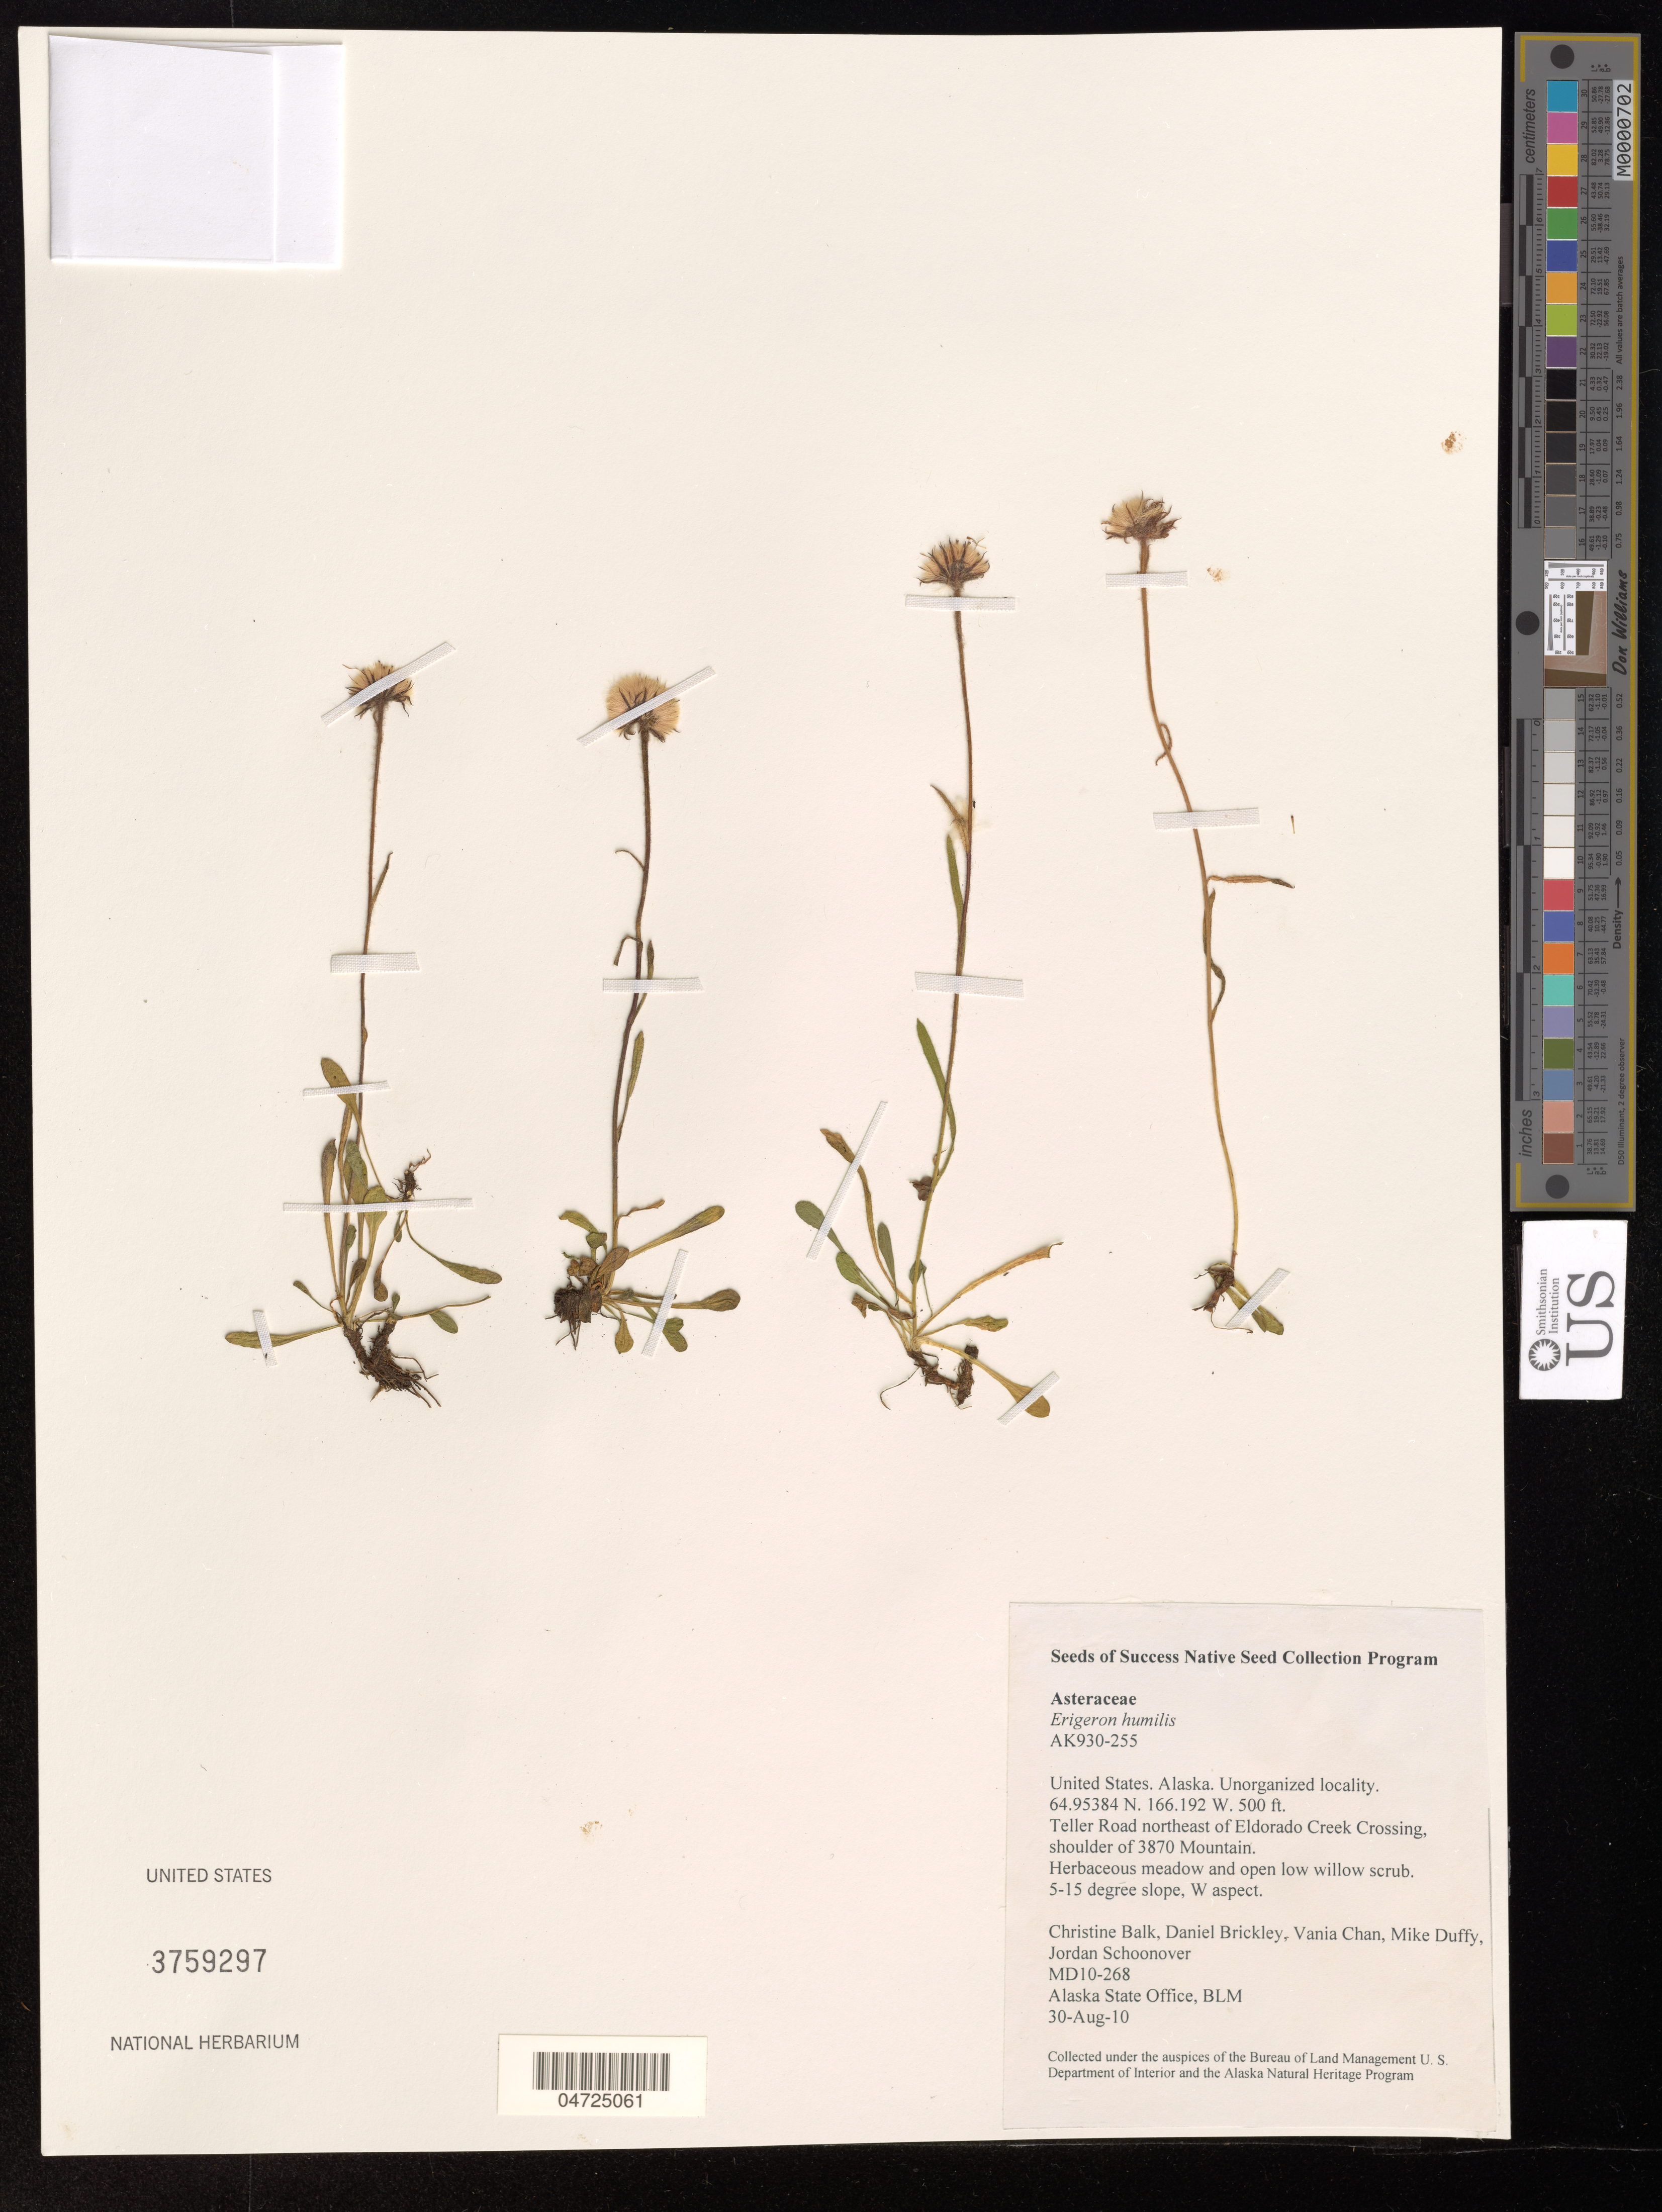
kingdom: Plantae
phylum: Tracheophyta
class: Magnoliopsida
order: Asterales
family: Asteraceae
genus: Erigeron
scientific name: Erigeron humilis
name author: Graham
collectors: C. Balk, D. Brickley, V. Chan & M. Duffy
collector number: MD10-268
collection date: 2010-08-30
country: United States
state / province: Alaska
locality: Teller Road northeast of Eldorado Creek Crossing, shoulder of 3870 Mountain. W aspect.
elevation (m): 152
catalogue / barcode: US 3759297